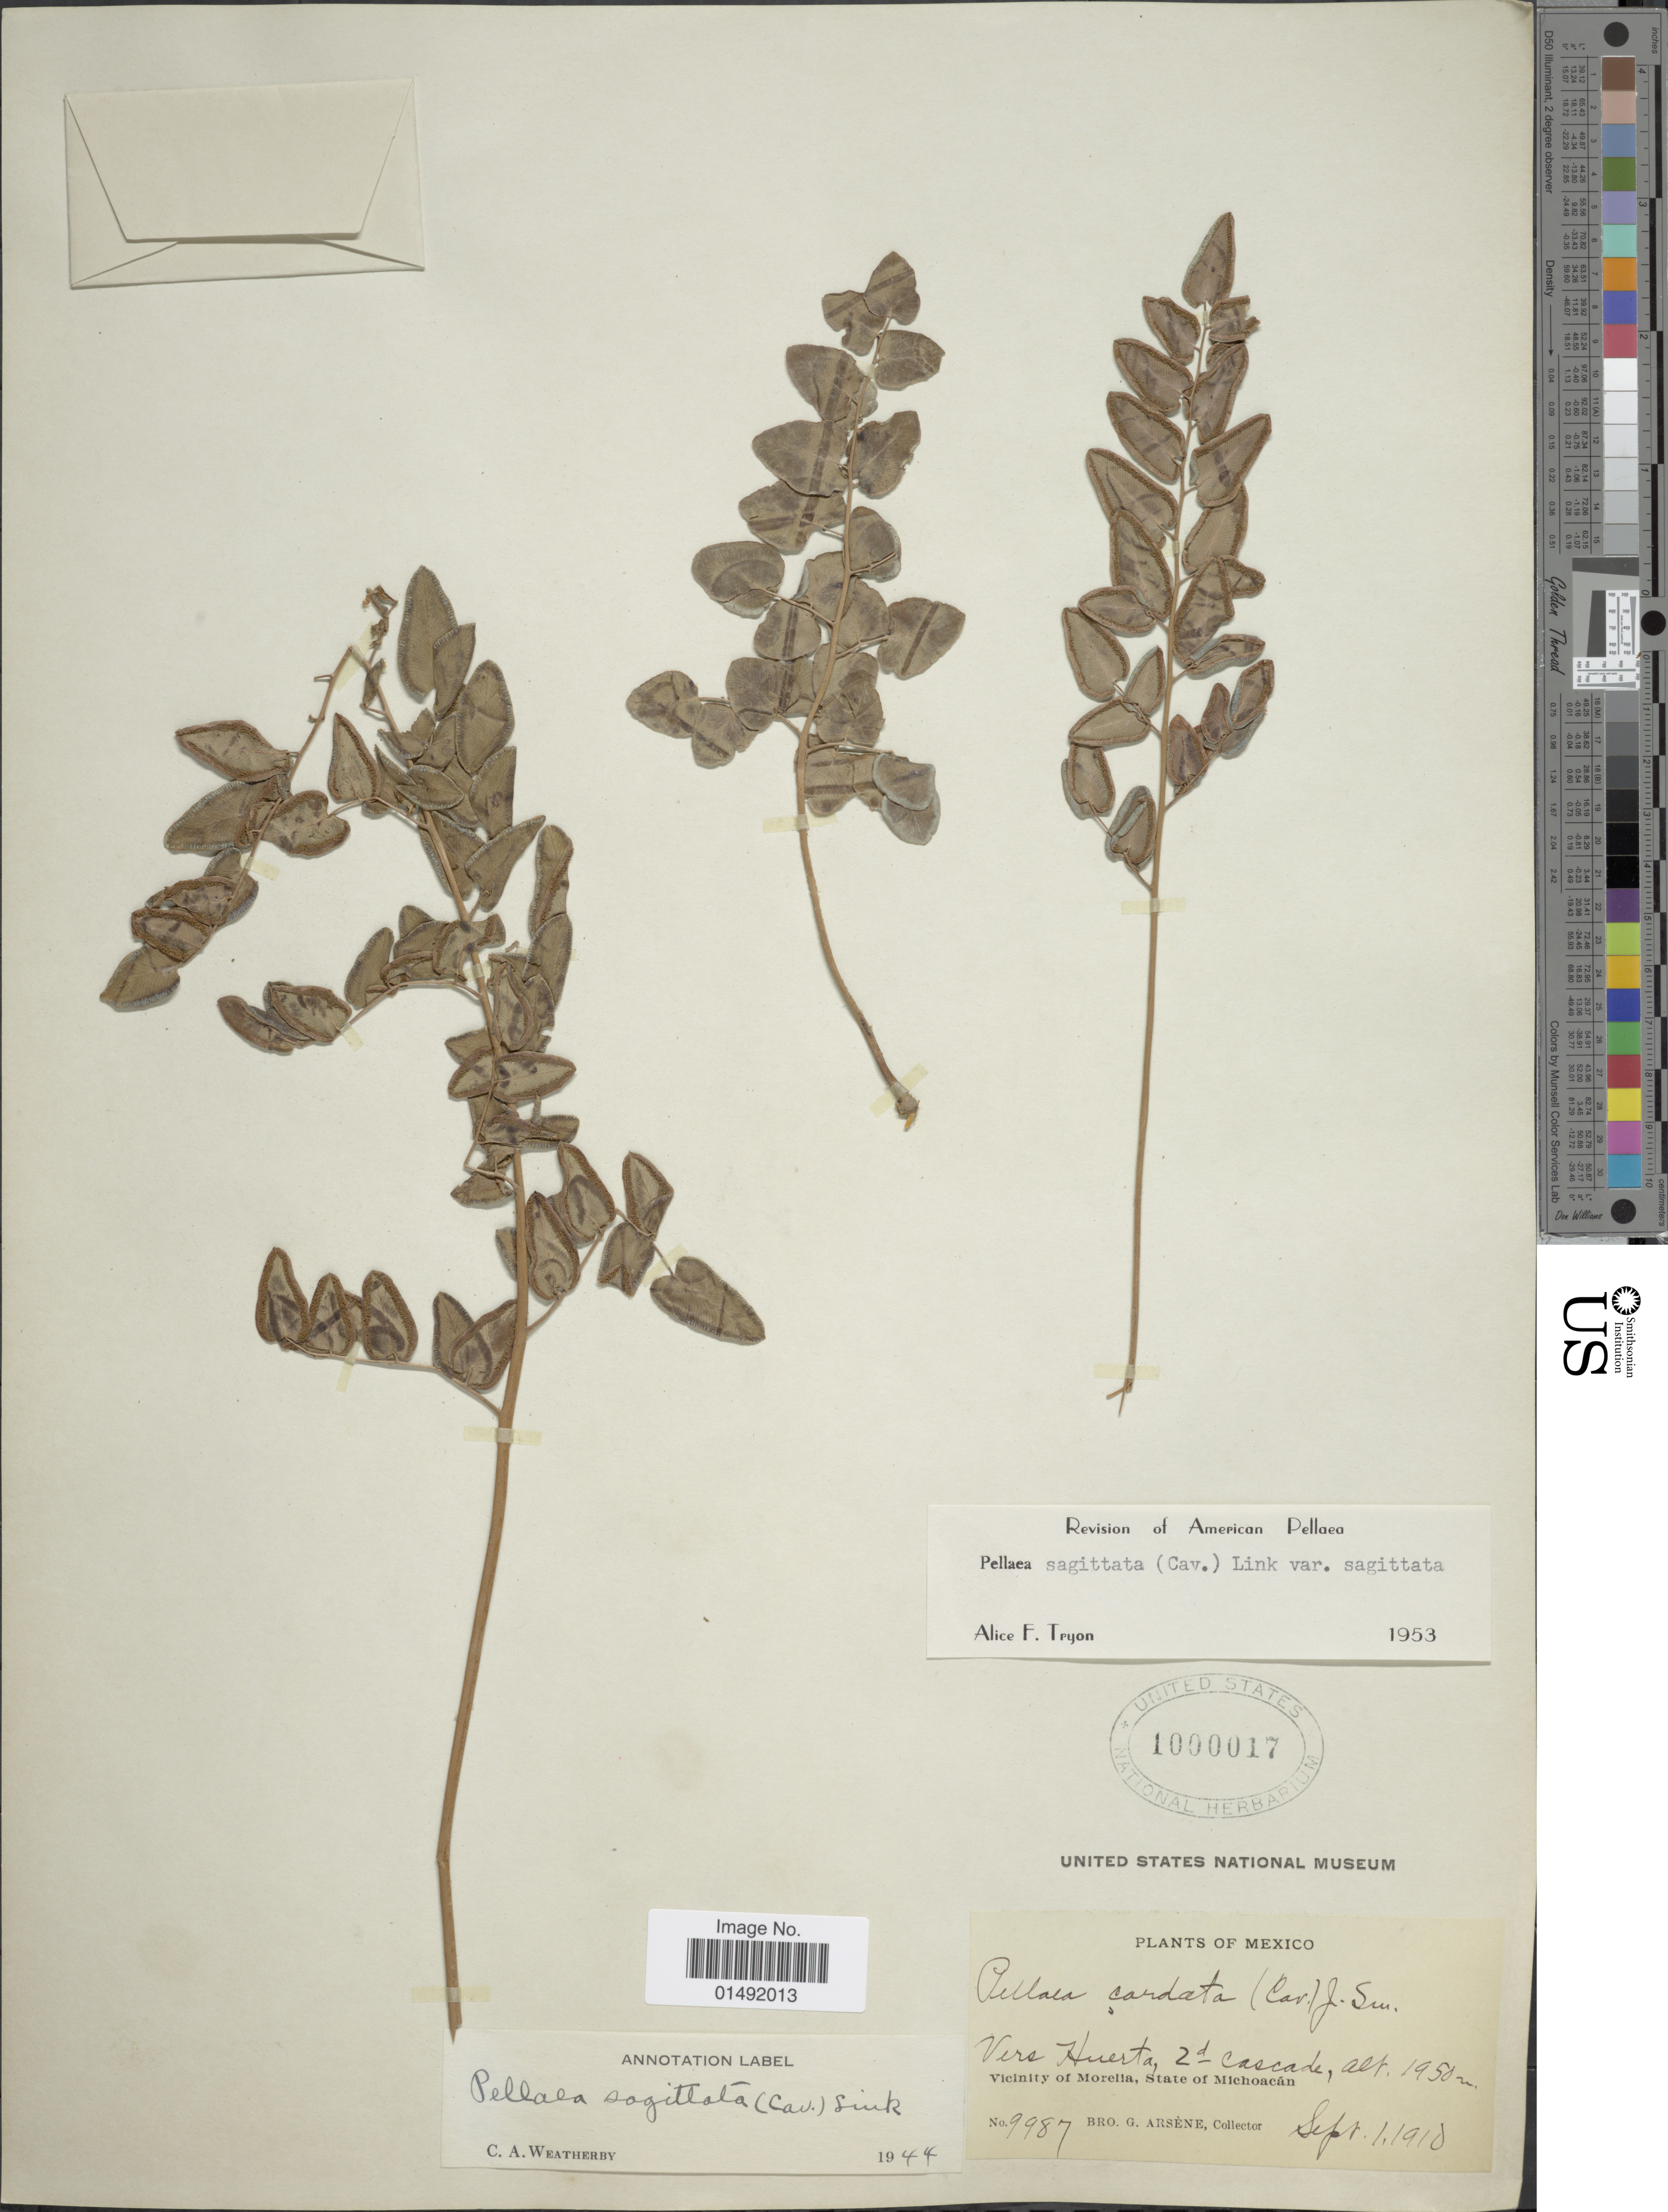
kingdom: Plantae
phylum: Tracheophyta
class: Polypodiopsida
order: Polypodiales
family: Pteridaceae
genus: Pellaea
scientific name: Pellaea sagittata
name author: (Cav.) Link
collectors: Bro. G. Arsène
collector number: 9987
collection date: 1910-09-01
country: Mexico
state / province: Michoacán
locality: Vers Huerta, 2d cascade, Vicinity of Morelia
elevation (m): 1950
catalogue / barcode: US 1000017